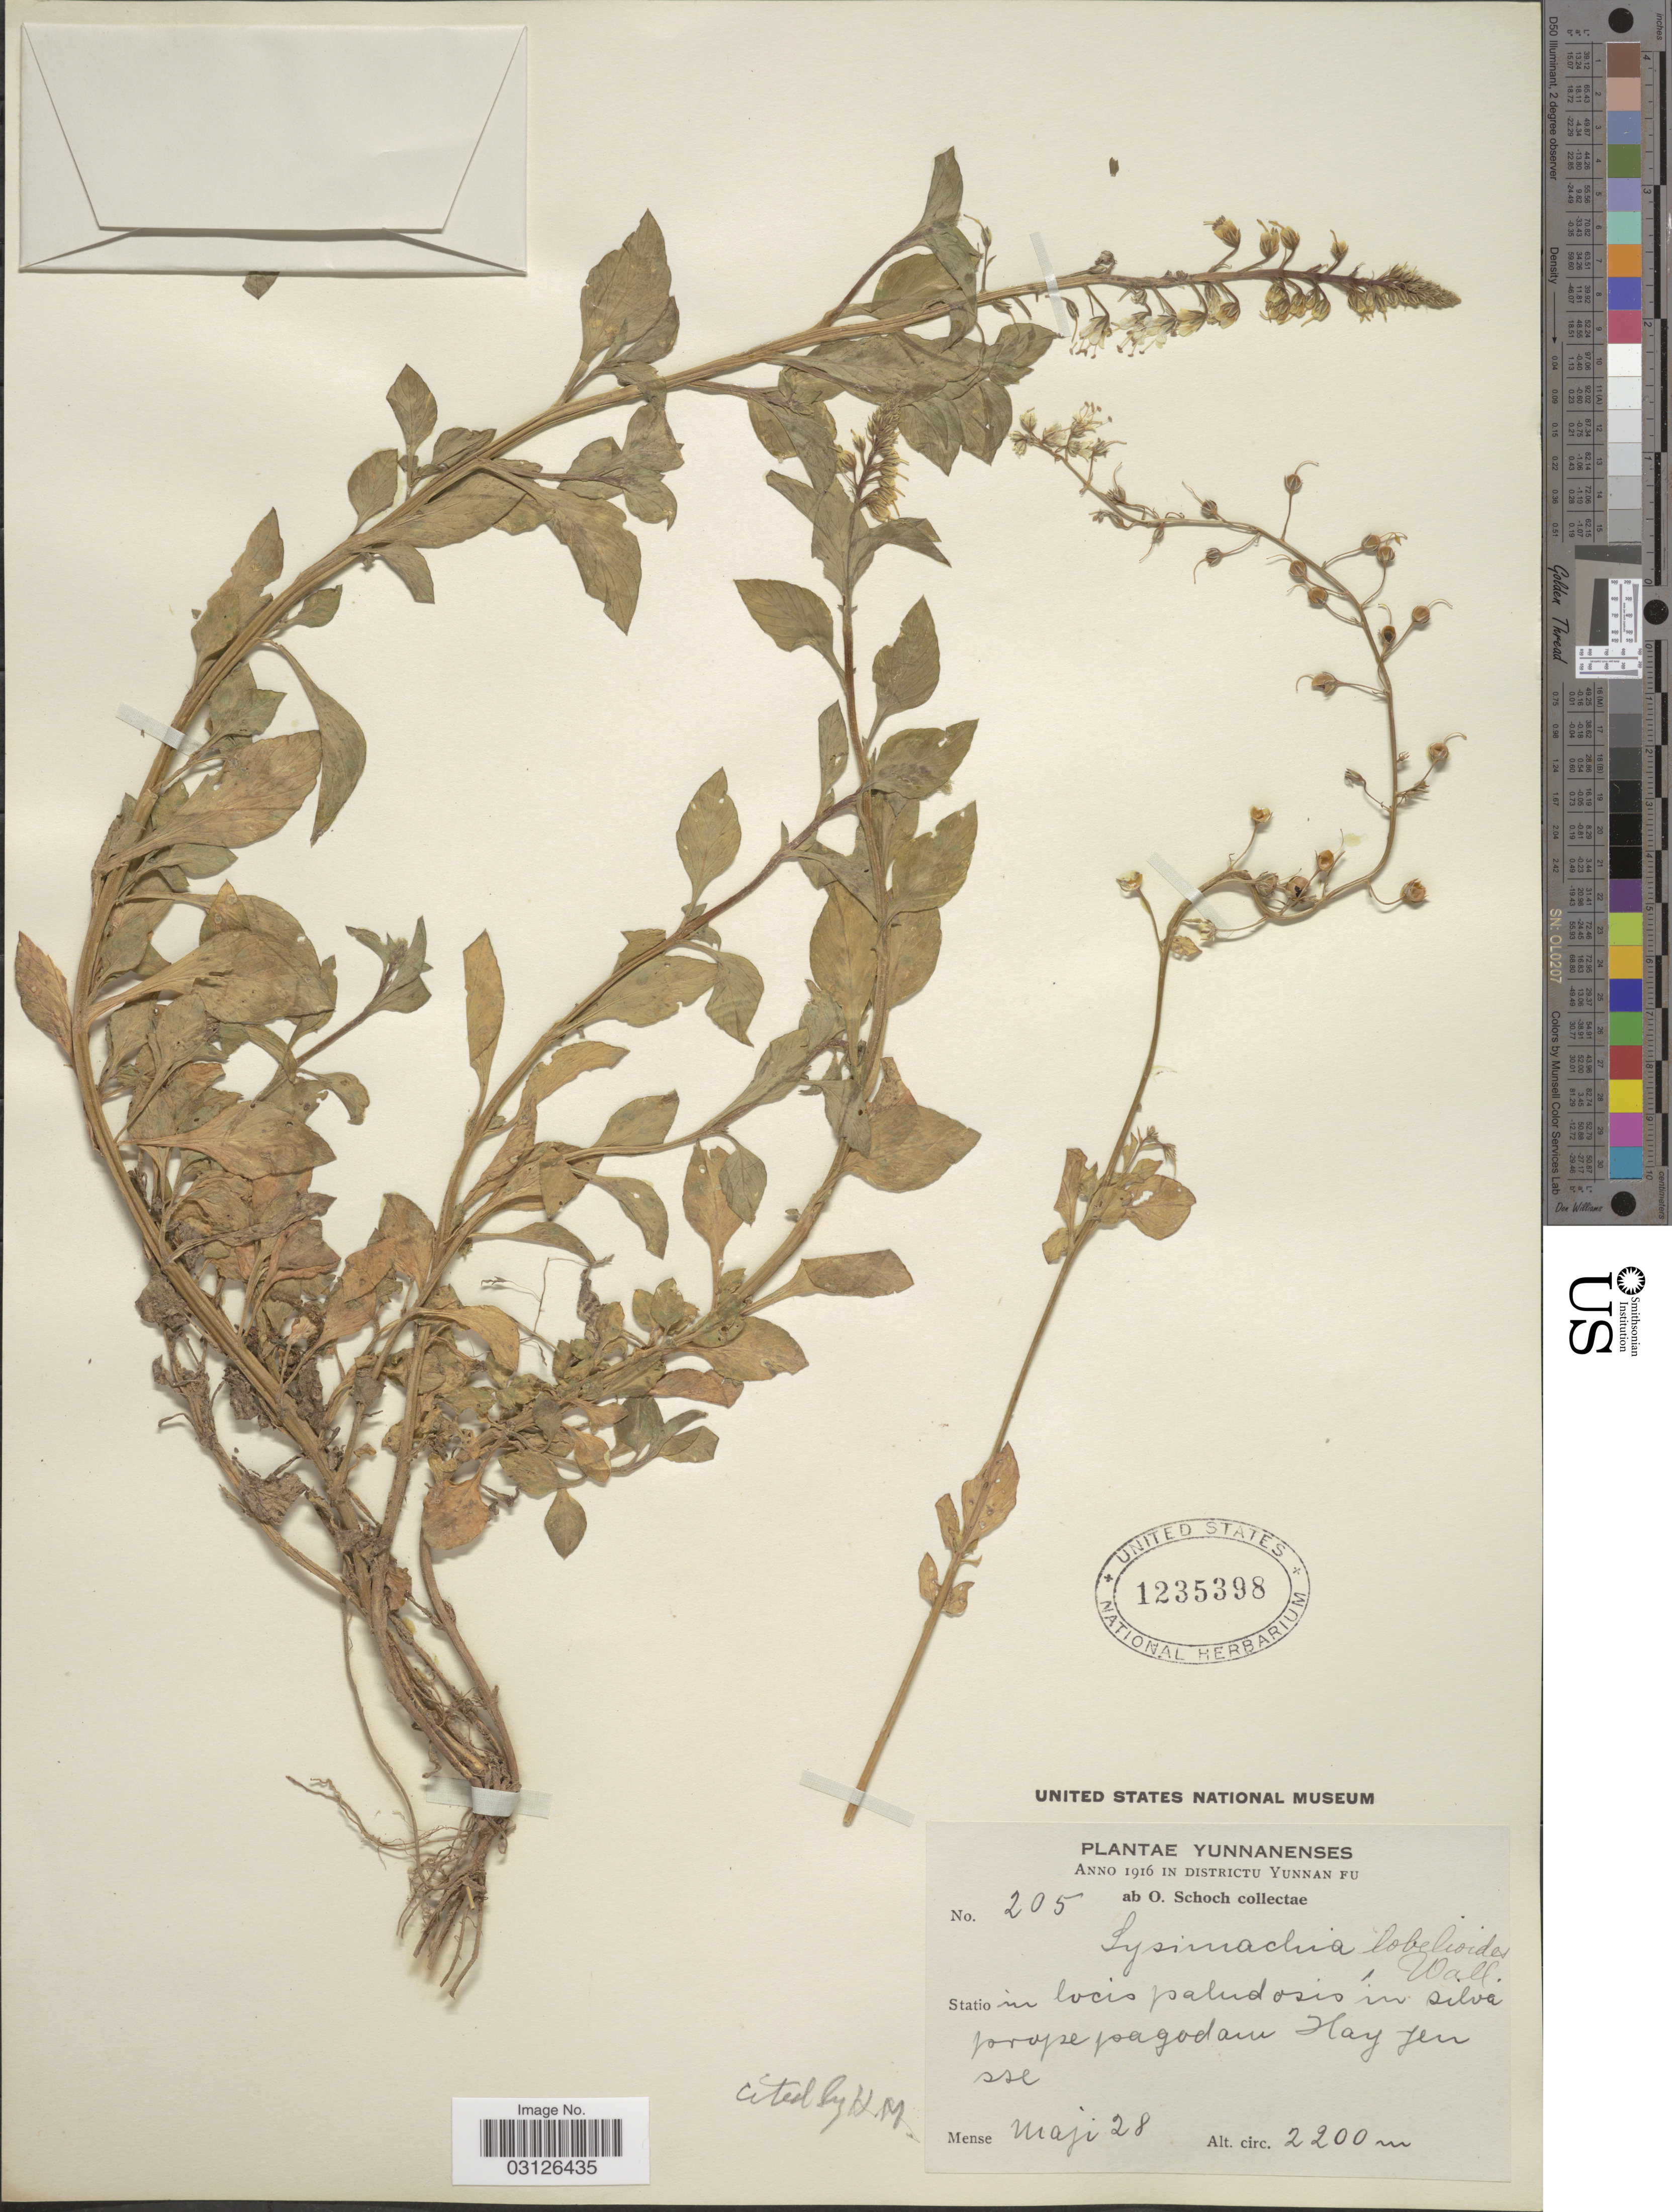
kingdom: Plantae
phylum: Tracheophyta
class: Magnoliopsida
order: Ericales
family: Primulaceae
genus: Lysimachia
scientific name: Lysimachia lobelioides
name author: Wall.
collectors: O. Schoch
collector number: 205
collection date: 1916-05-28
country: China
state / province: Yunnan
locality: Districtu Yunnan Fu. Prope pagodam Hay Yen sse.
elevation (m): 2200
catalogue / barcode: US 1235398